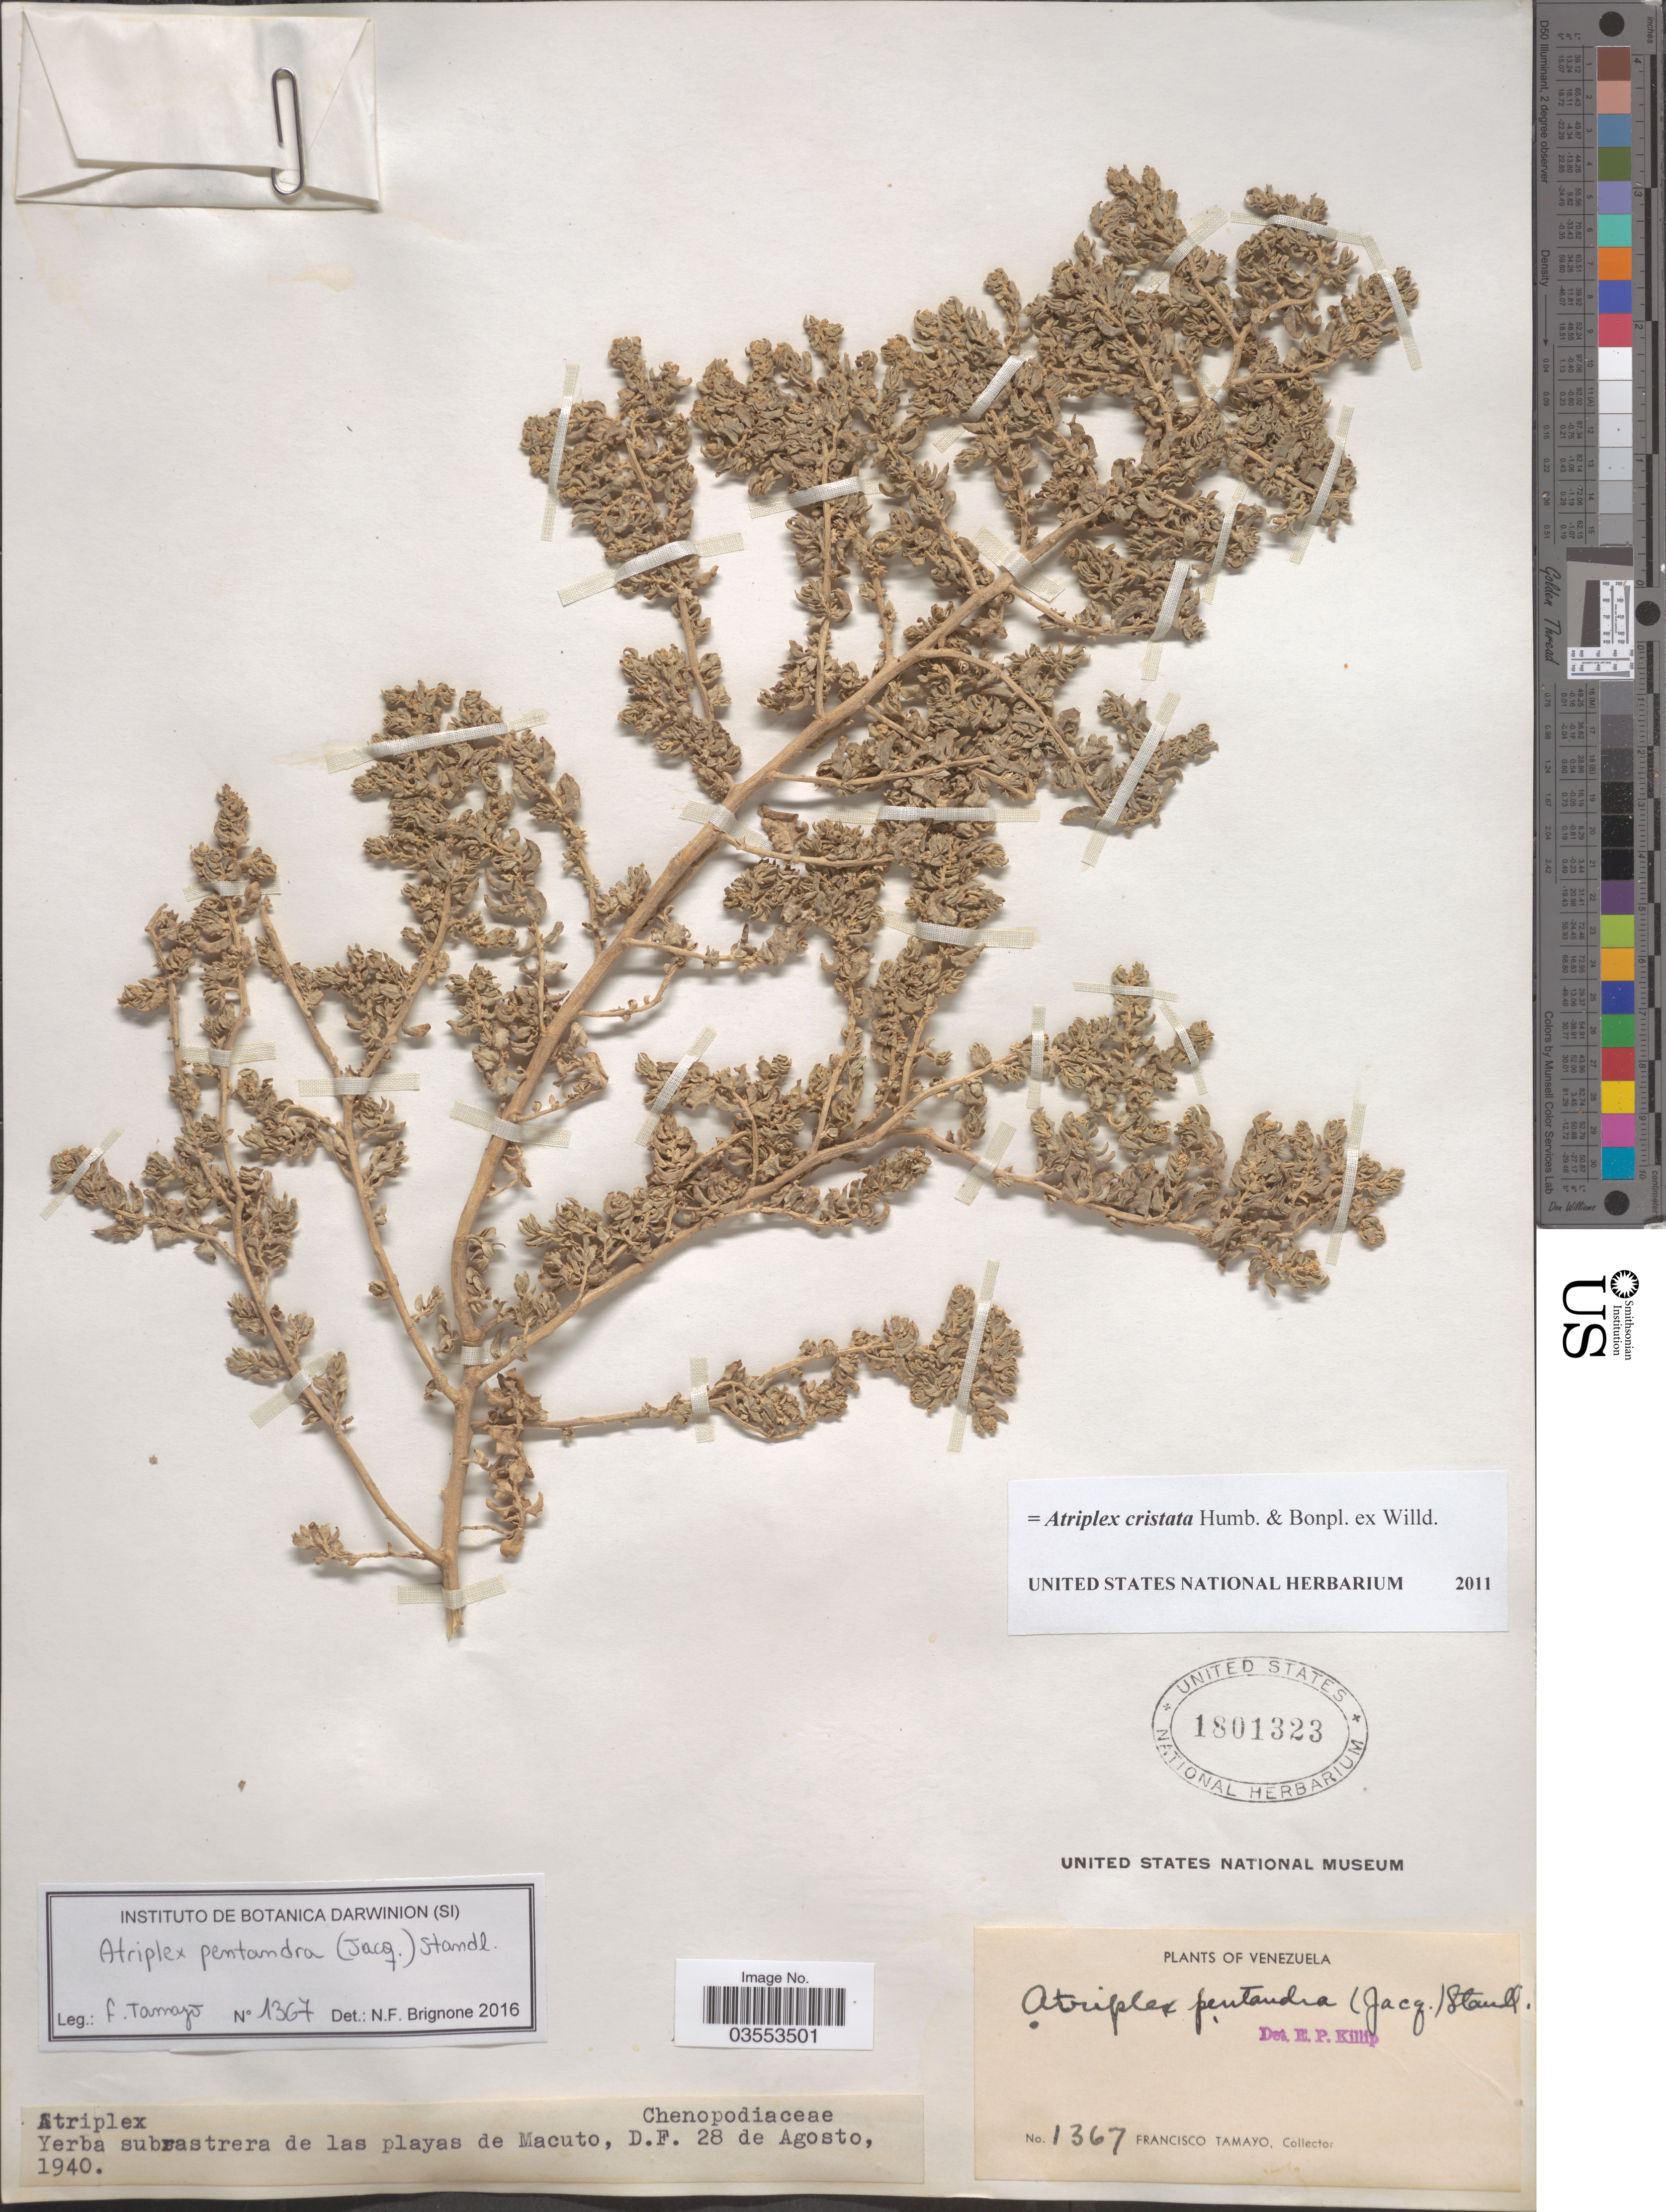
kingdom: Plantae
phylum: Tracheophyta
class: Magnoliopsida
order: Caryophyllales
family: Amaranthaceae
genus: Atriplex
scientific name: Atriplex pentandra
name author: (Jacq.) Standl.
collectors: F. Tamayo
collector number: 1367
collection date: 1940-08-28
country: Venezuela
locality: Yerba subrastrera de las playas de Macuto, D.F.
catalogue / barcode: US 1801323